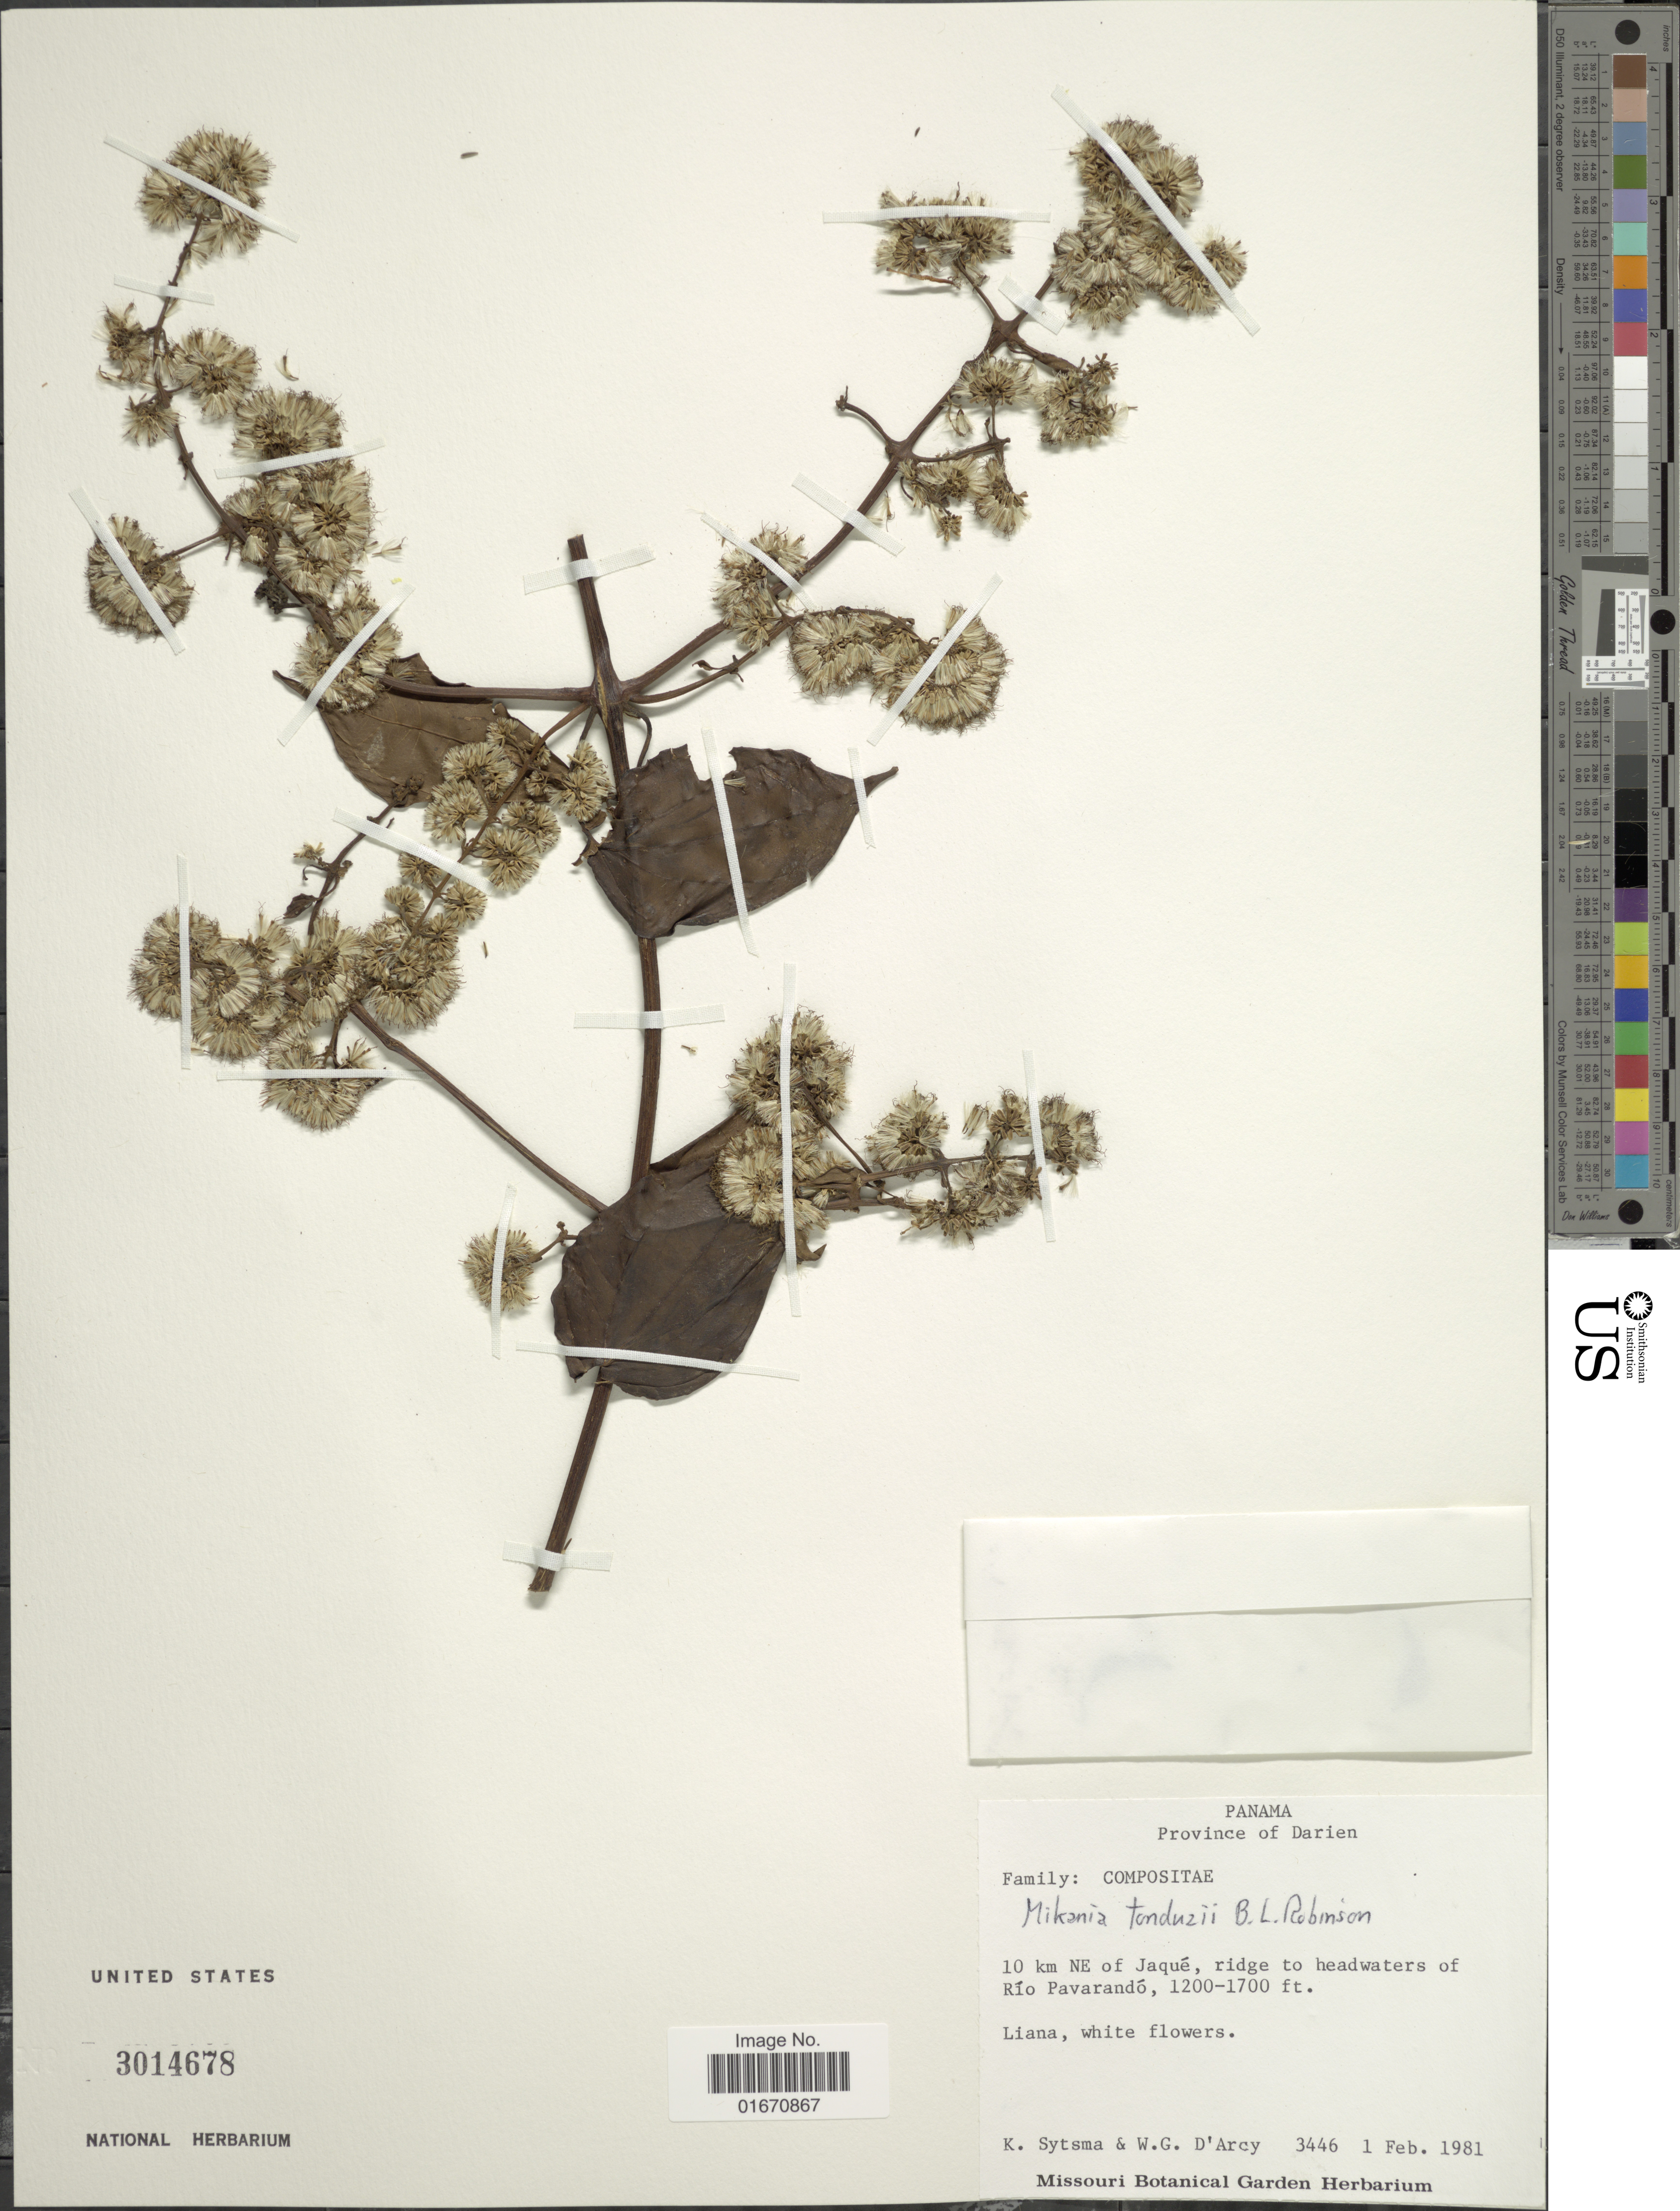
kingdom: Plantae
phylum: Tracheophyta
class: Magnoliopsida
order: Asterales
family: Asteraceae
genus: Mikania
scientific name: Mikania tonduzii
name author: B.L. Rob.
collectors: K. J. Sytsma & W. G. D'Arcy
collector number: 3446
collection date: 1981-02-01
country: Panama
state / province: Darién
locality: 10 km NE of Jaque, ridge to headwaters of Rio Pavarando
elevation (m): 366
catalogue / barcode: US 3014678